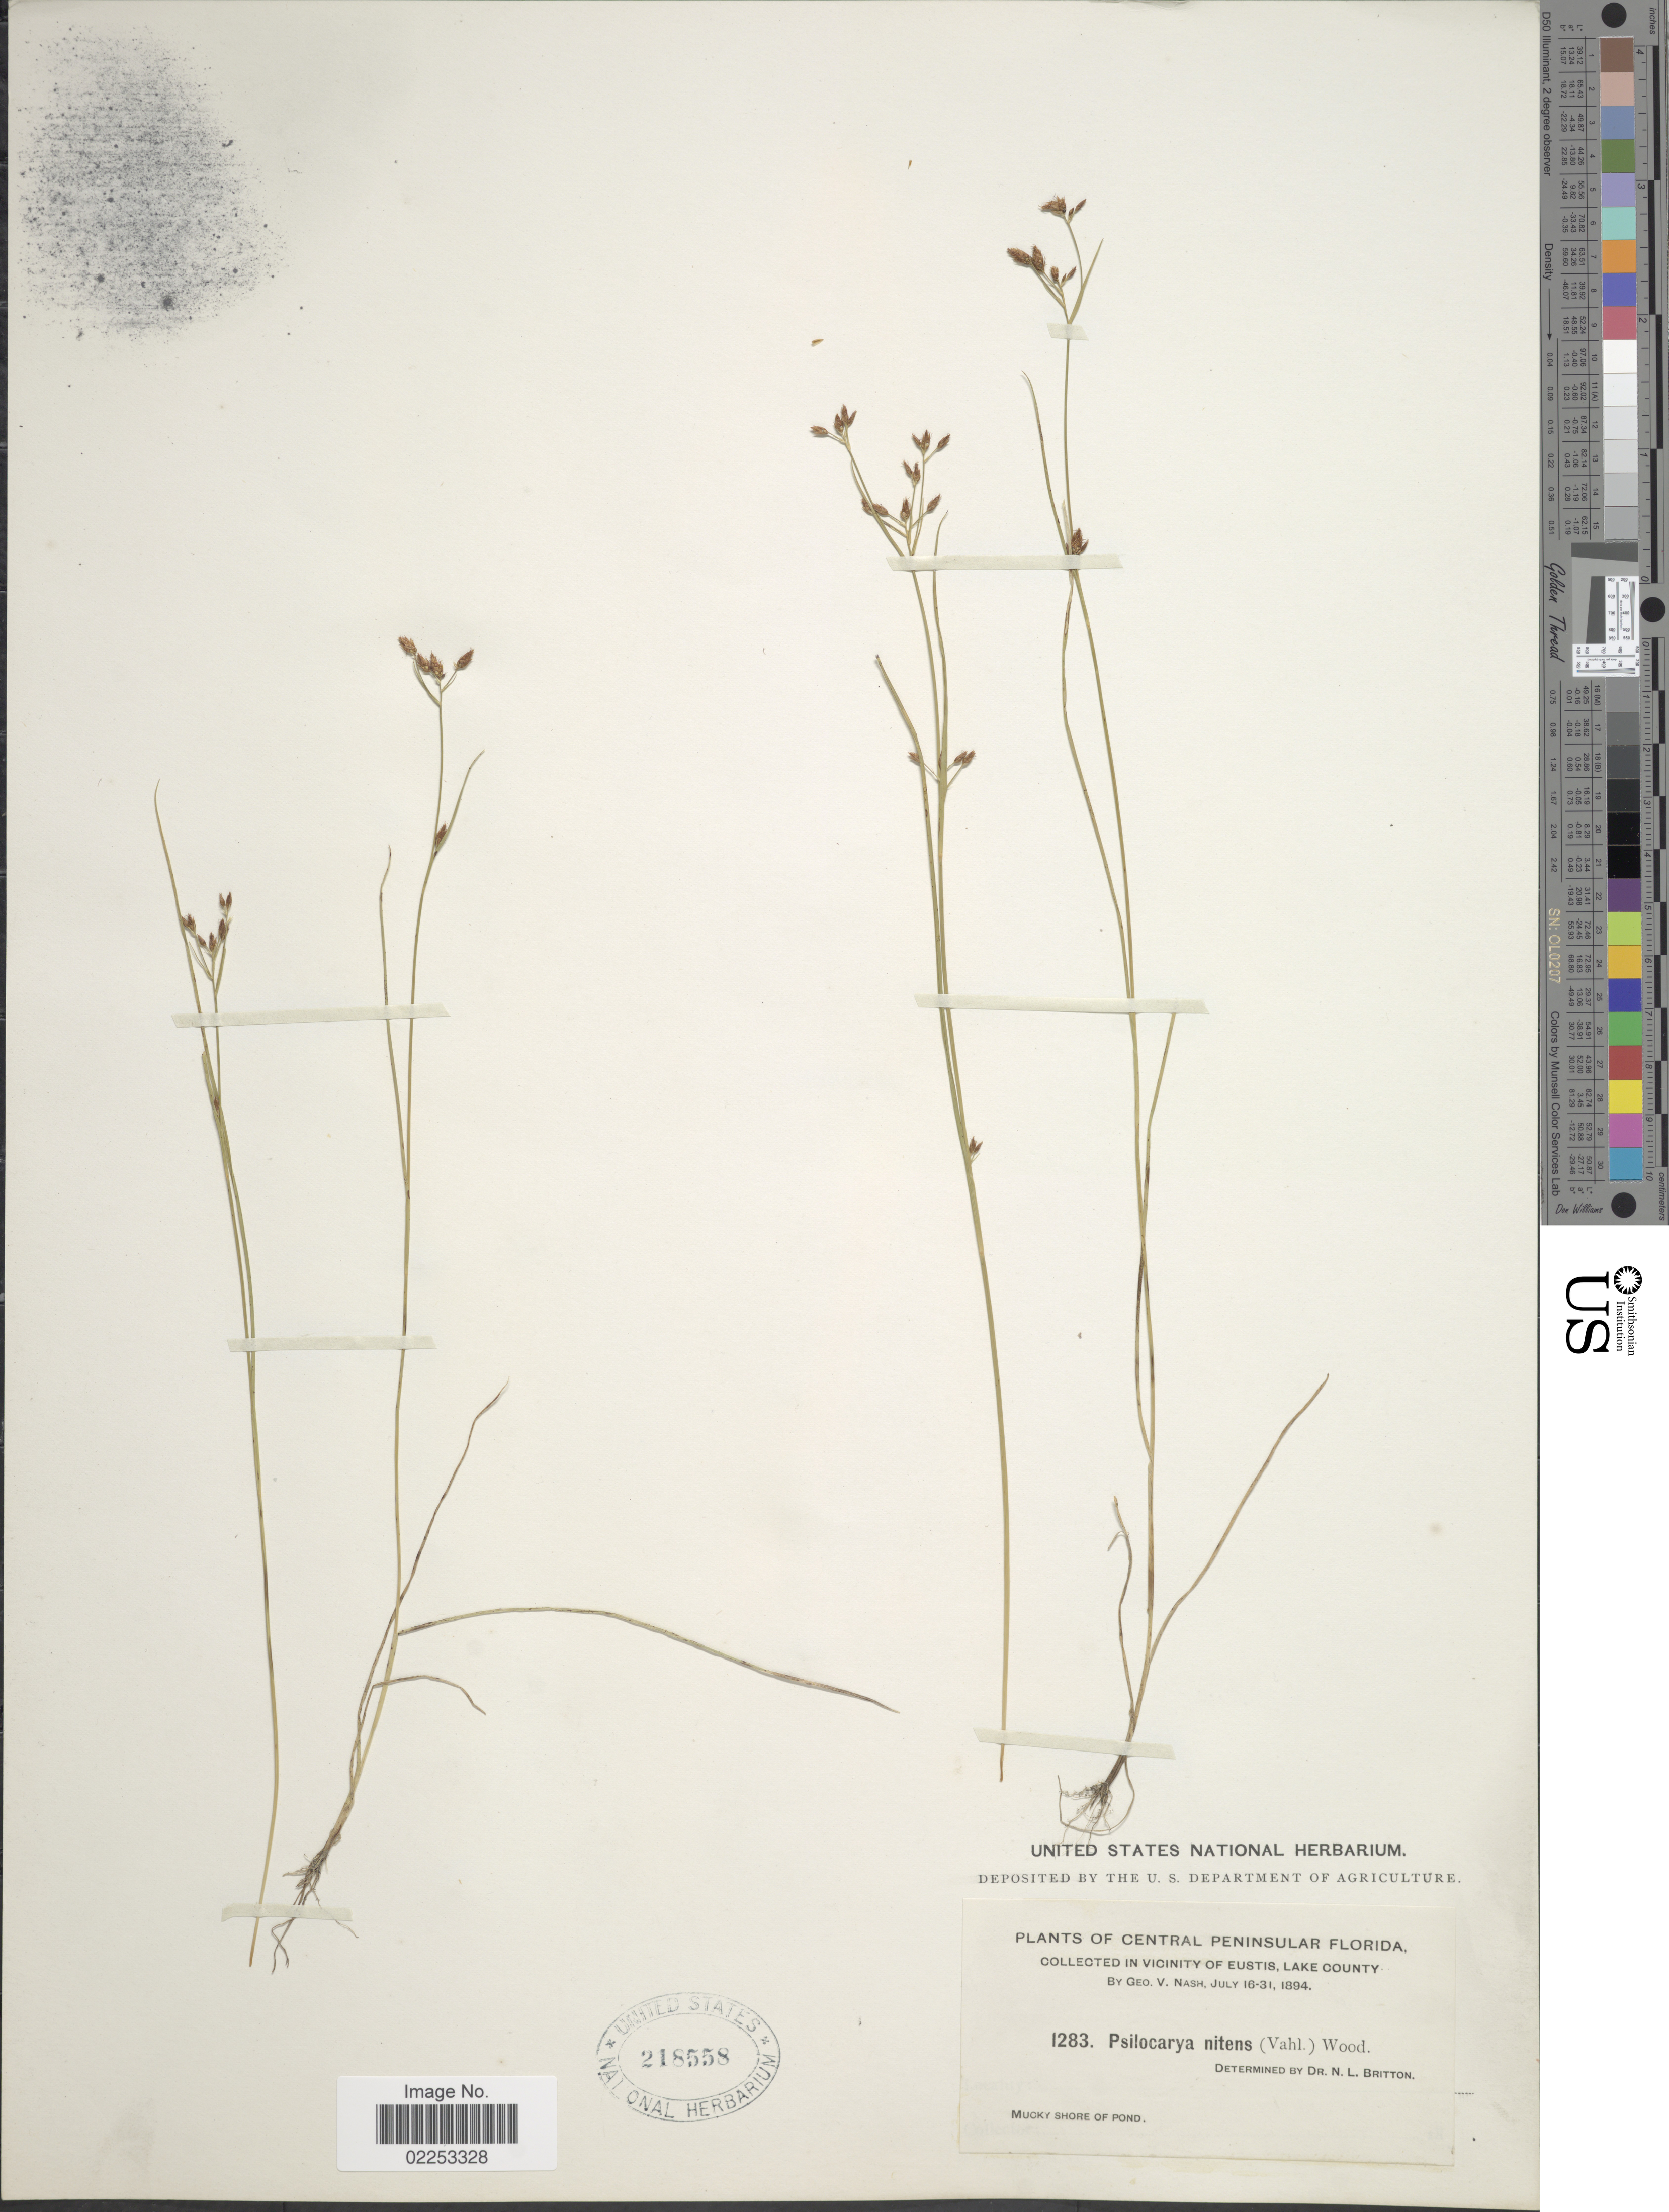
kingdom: Plantae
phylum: Tracheophyta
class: Liliopsida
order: Poales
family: Cyperaceae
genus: Rhynchospora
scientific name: Rhynchospora scirpoides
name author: (Torr.) Griseb.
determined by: Strong, Mark T., (BOT), Smithsonian Institution - National Museum of Natural History (UNITED STATES)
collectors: G. V. Nash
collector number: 1283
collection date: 1894-07-16/1894-07-31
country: United States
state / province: Florida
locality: Central Peninsular Florida, In Vicinity of Eustis, Lake County, Mucky Shore of Pond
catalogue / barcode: US 218558